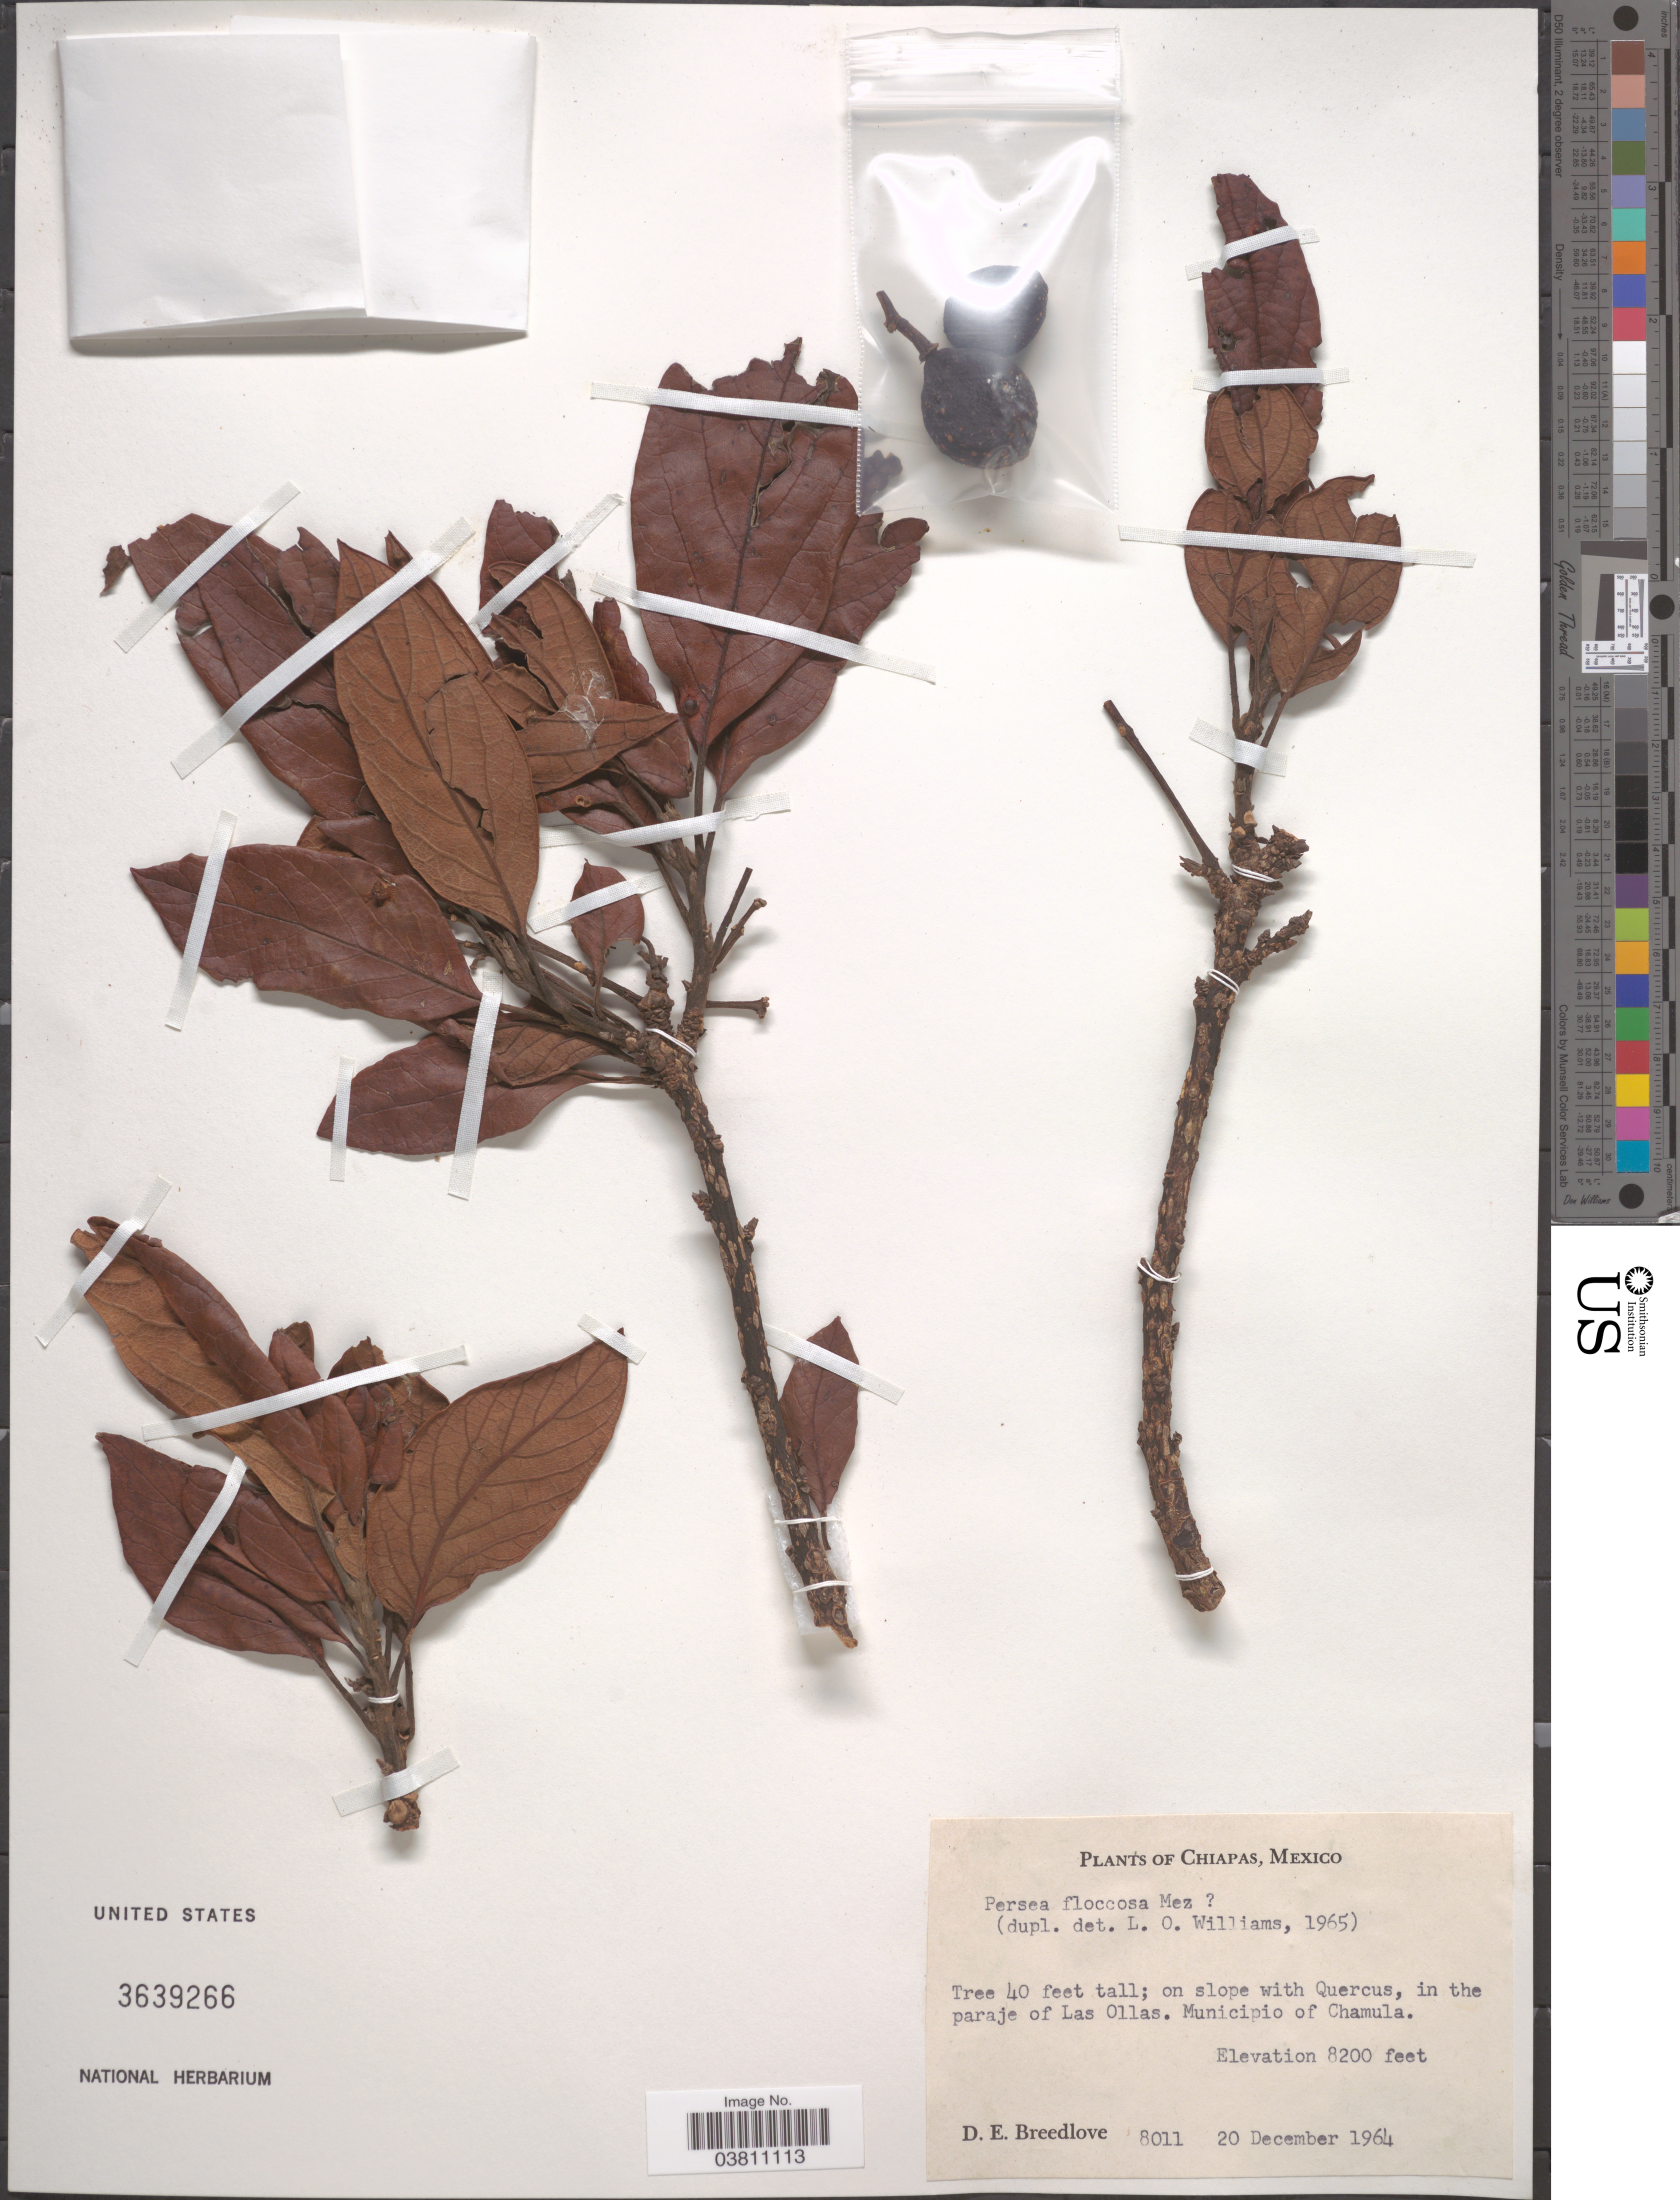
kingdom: Plantae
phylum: Tracheophyta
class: Magnoliopsida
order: Laurales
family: Lauraceae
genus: Persea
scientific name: Persea floccosa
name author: Mez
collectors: D. E. Breedlove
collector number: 8011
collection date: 1964-12-20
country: Mexico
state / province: Chiapas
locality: On slope with Quercus, in the paraje of Las Ollas. Municipio of Chamula.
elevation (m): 2499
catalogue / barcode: US 3639266